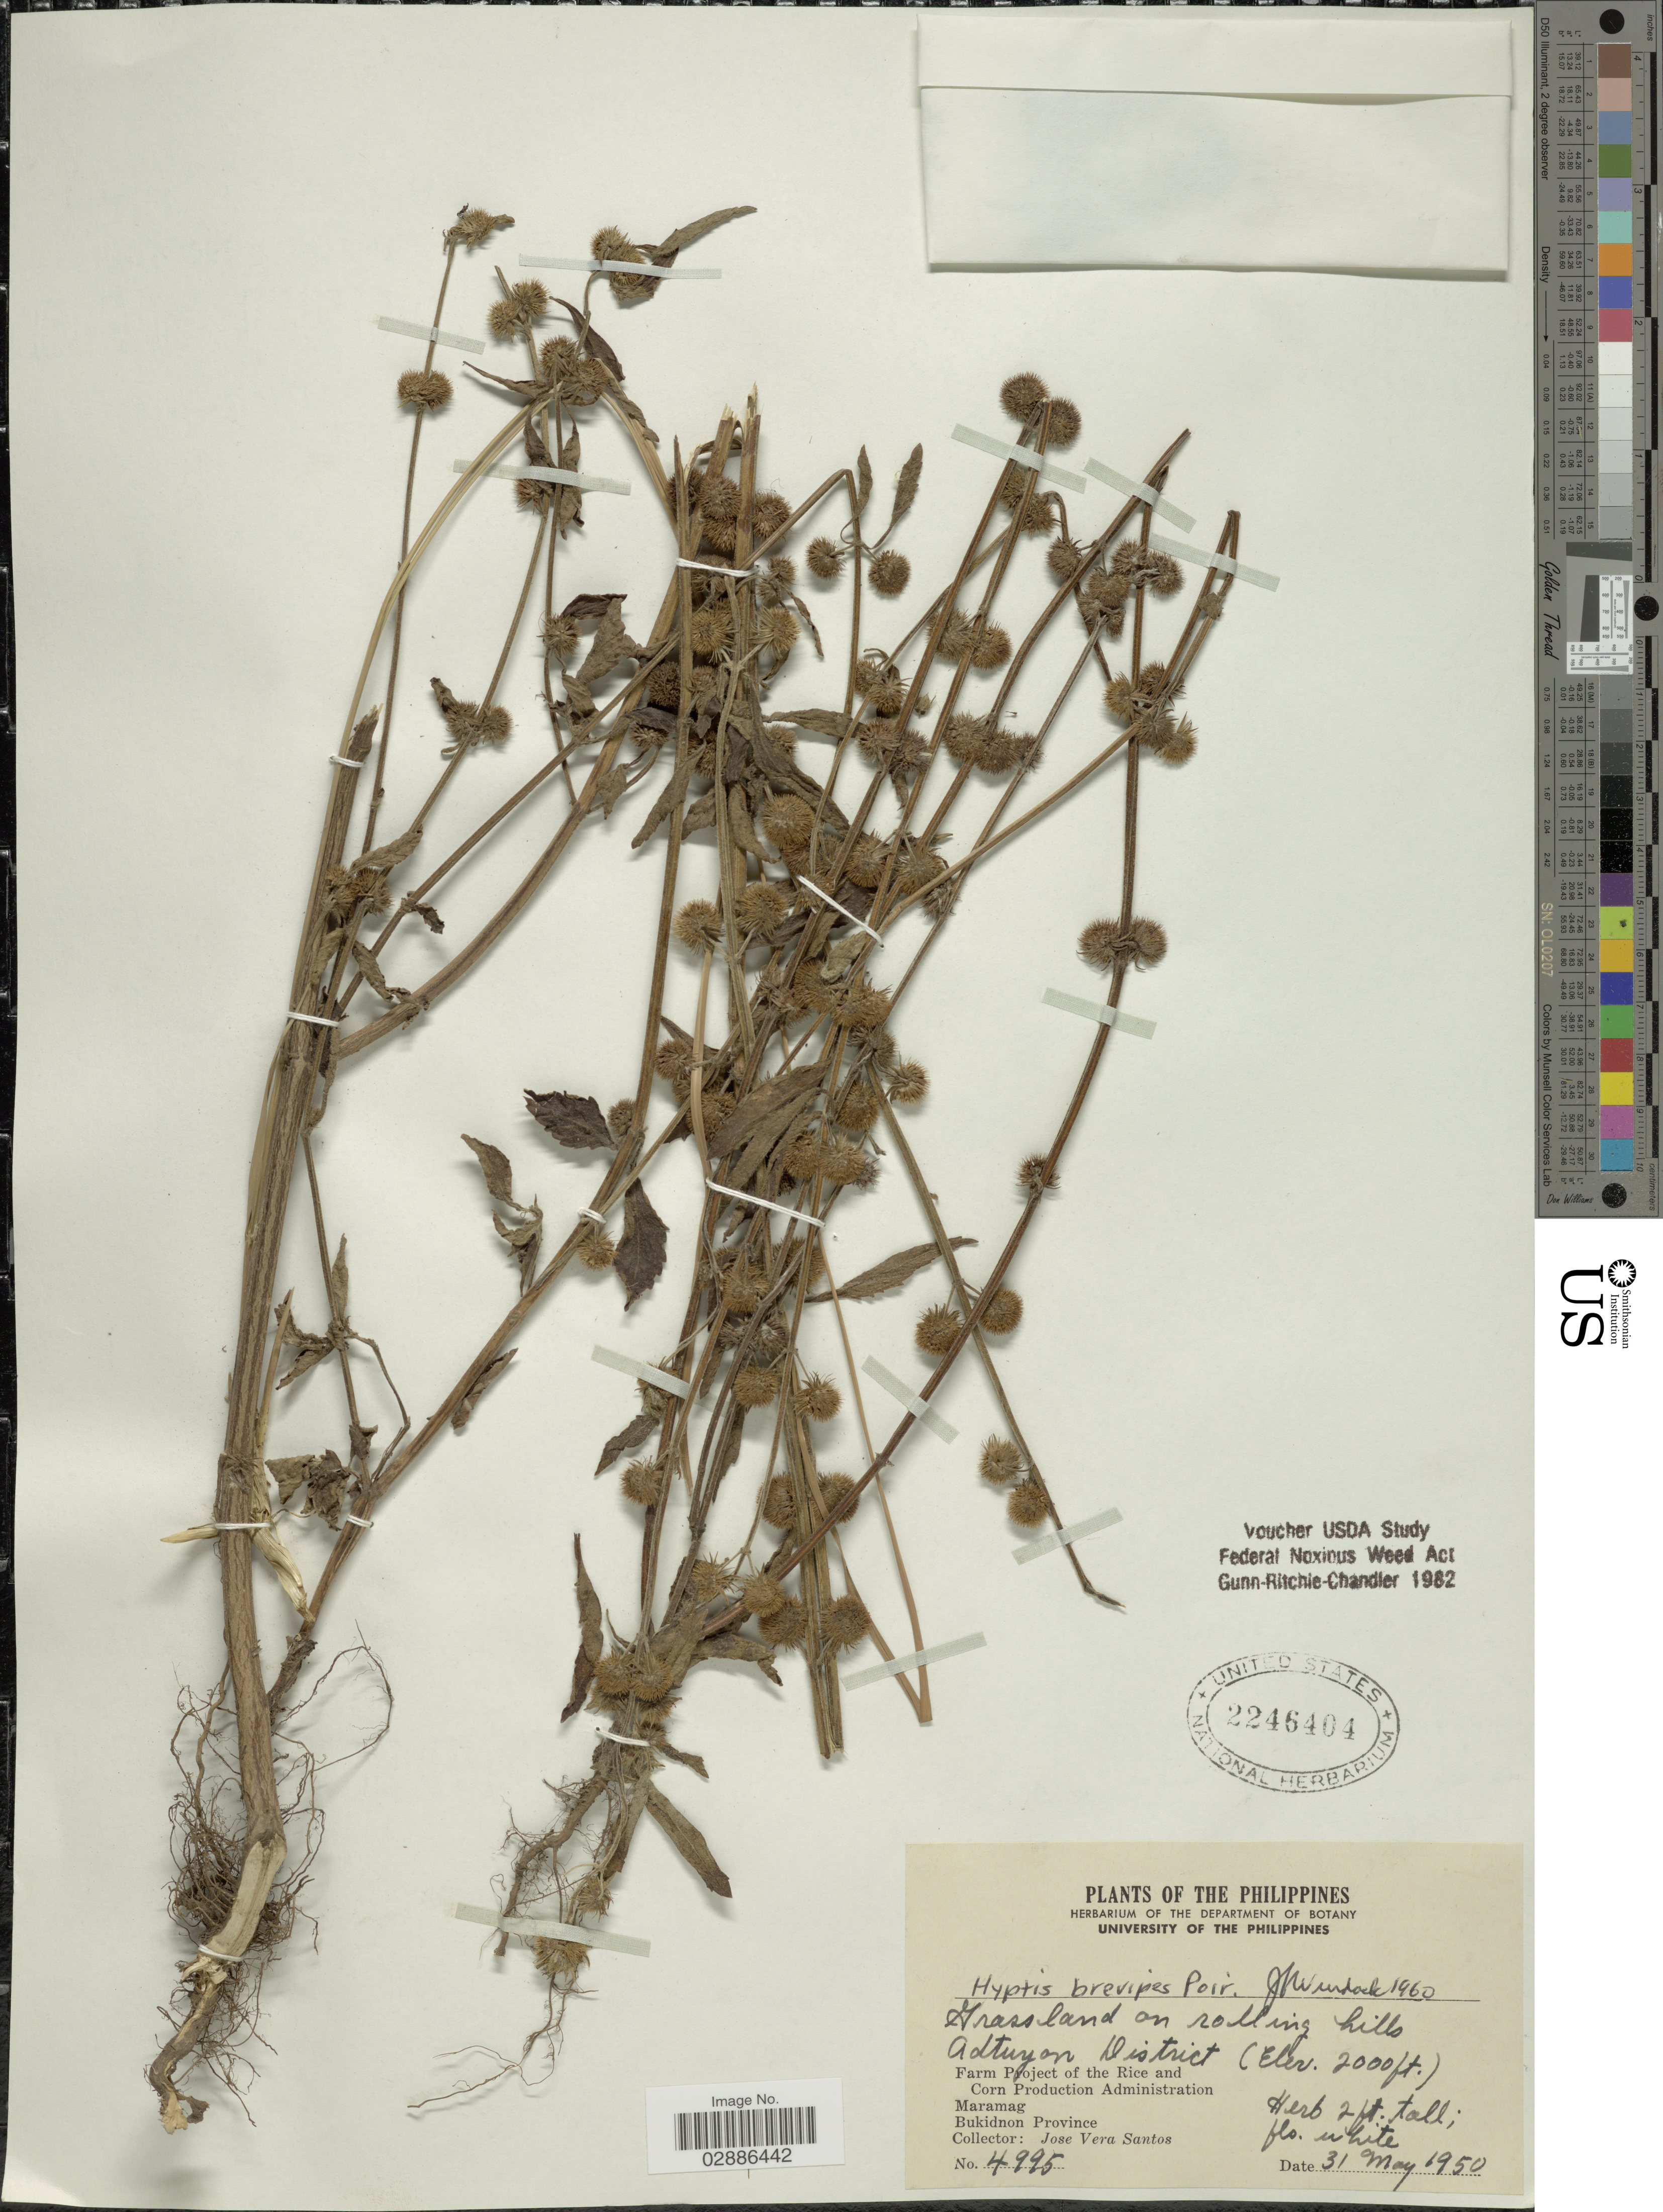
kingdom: Plantae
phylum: Tracheophyta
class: Magnoliopsida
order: Lamiales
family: Lamiaceae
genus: Hyptis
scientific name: Hyptis sp.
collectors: J. Santos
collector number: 4995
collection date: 1950-05-31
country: Philippines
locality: Grassland on rolling huills Adtuyon District, Farm Project of the Rice and Corn Production Administration, Maramag, Bukidnon Province.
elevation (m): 610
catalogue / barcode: US 2246404